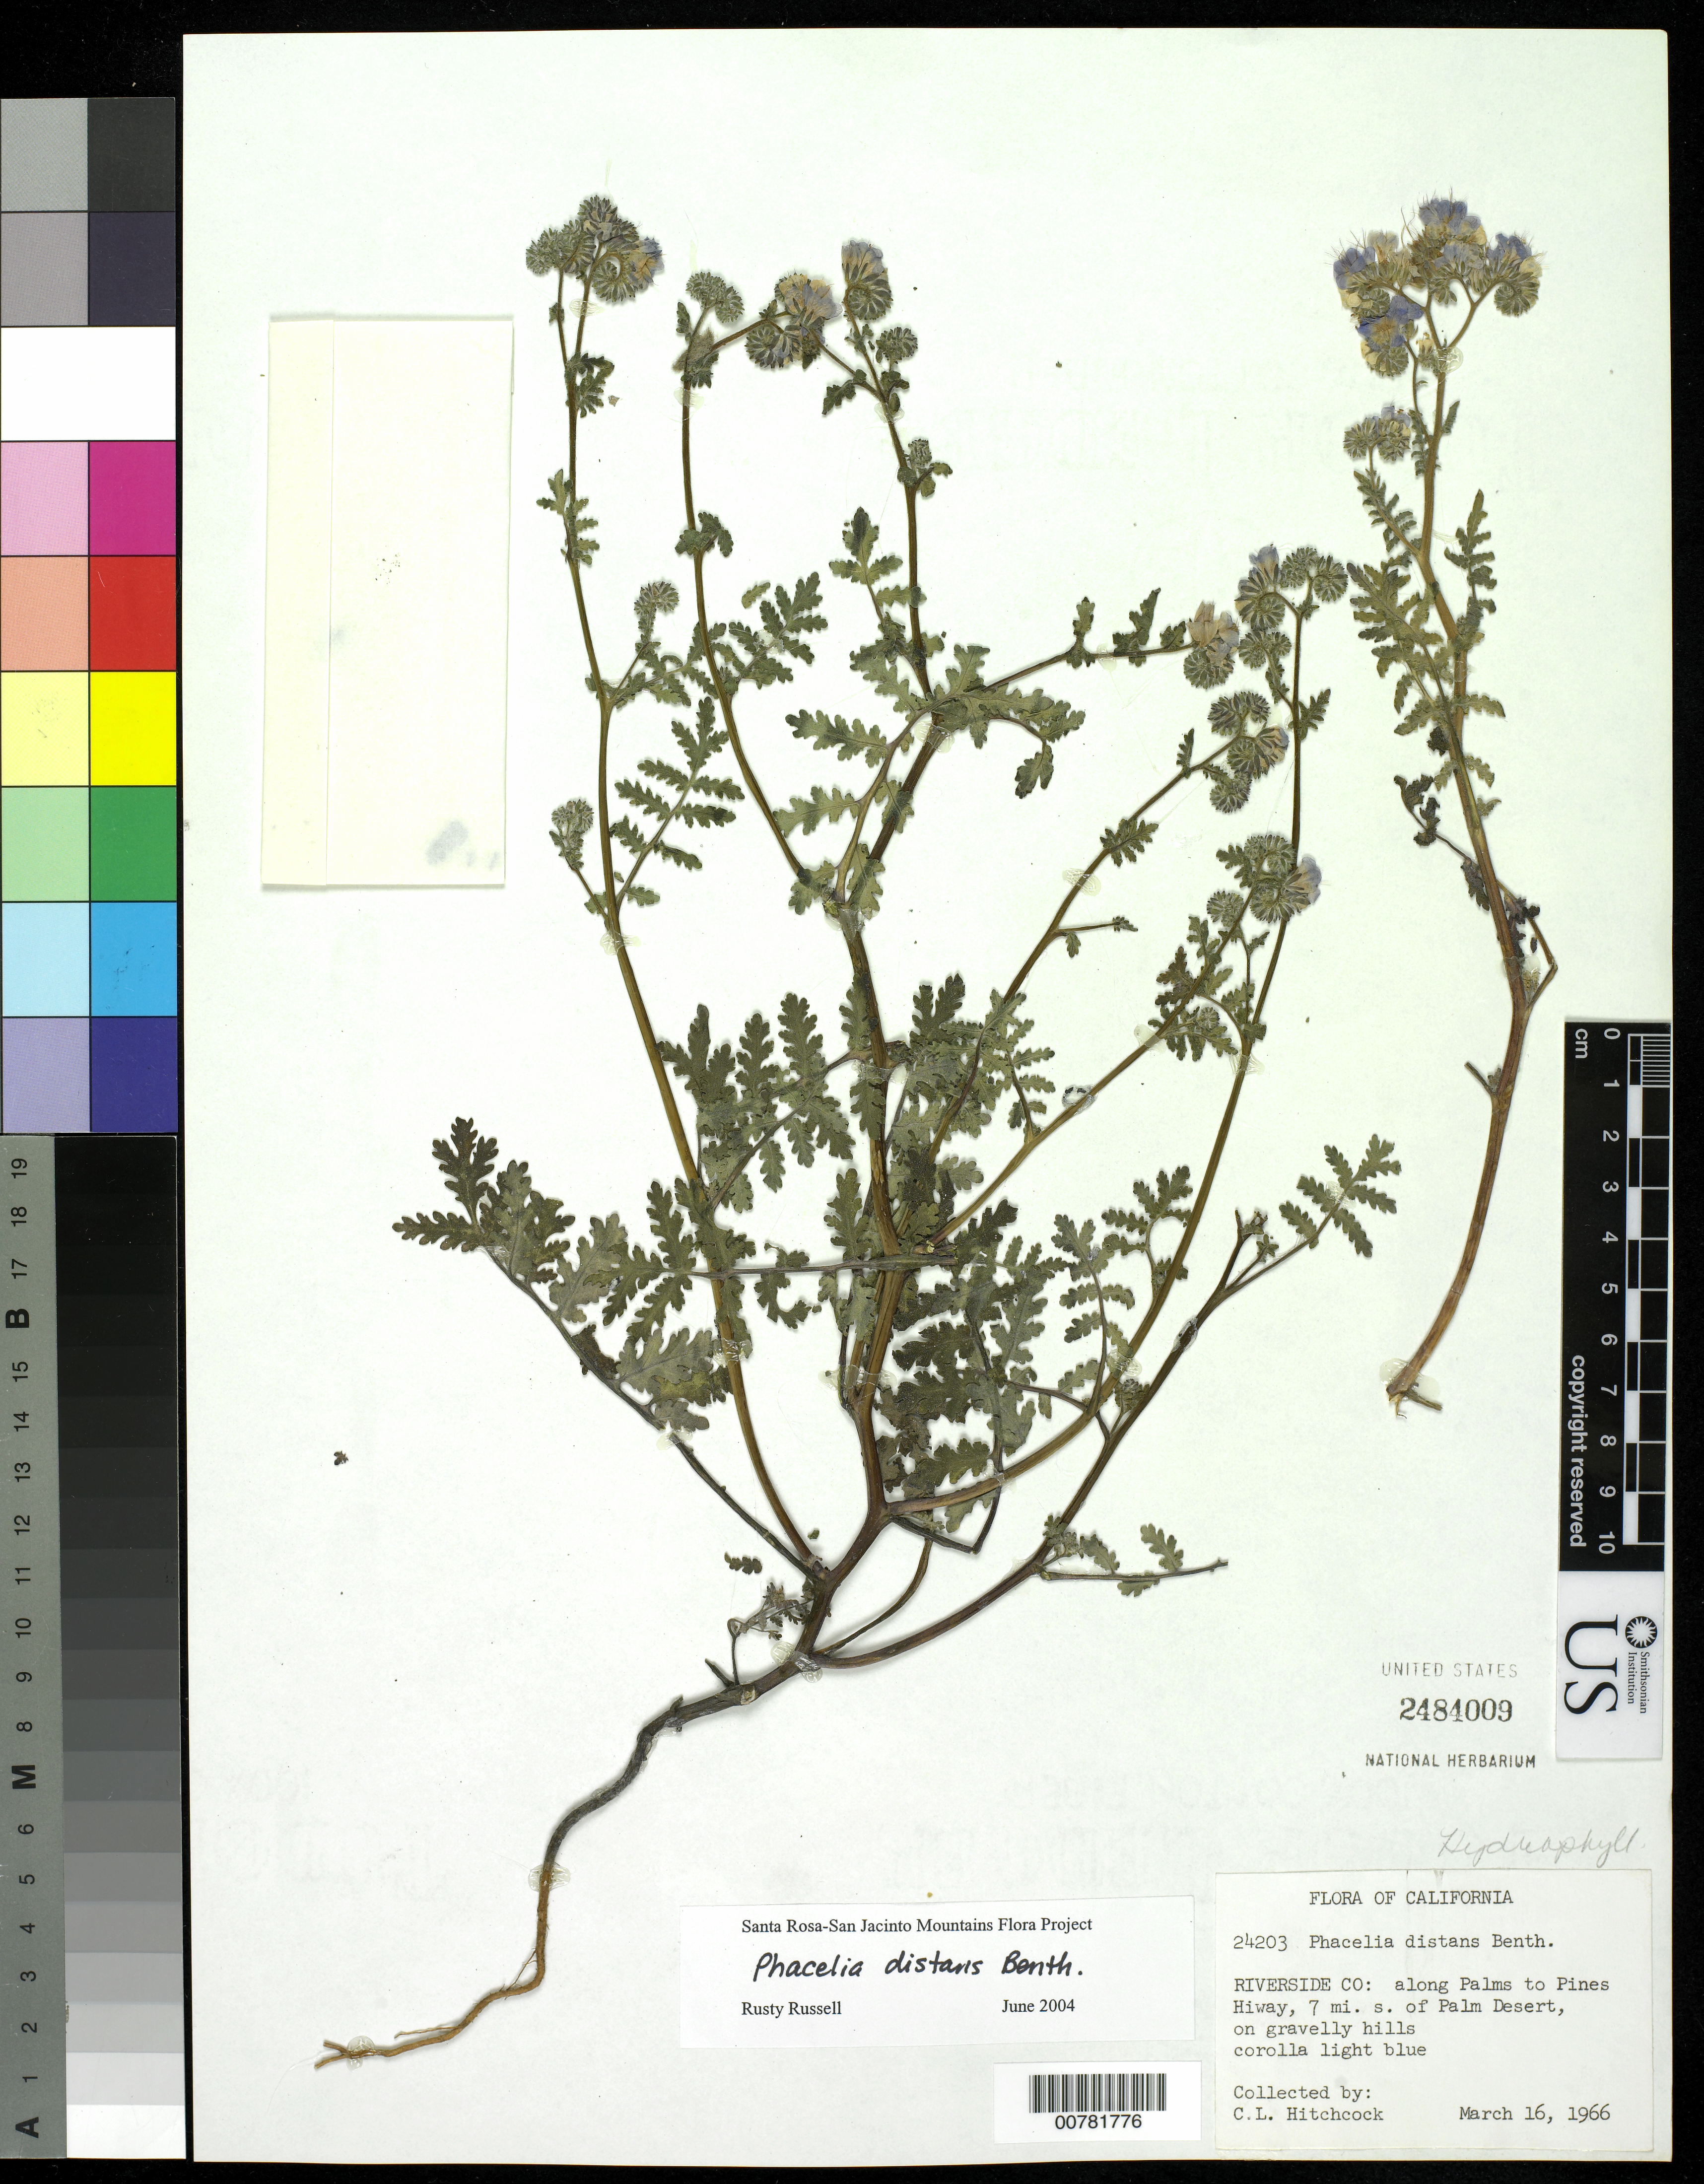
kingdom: Plantae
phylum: Tracheophyta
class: Magnoliopsida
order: Boraginales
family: Hydrophyllaceae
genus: Phacelia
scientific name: Phacelia distans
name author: Benth.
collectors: C. L. Hitchcock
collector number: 24203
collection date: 1966-03-16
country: United States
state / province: California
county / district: Riverside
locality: Riverside Co: along Palms to Pines Hiway, 7 mi. s. of Palm Desert, on gravelly hills.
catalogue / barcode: US 2484009